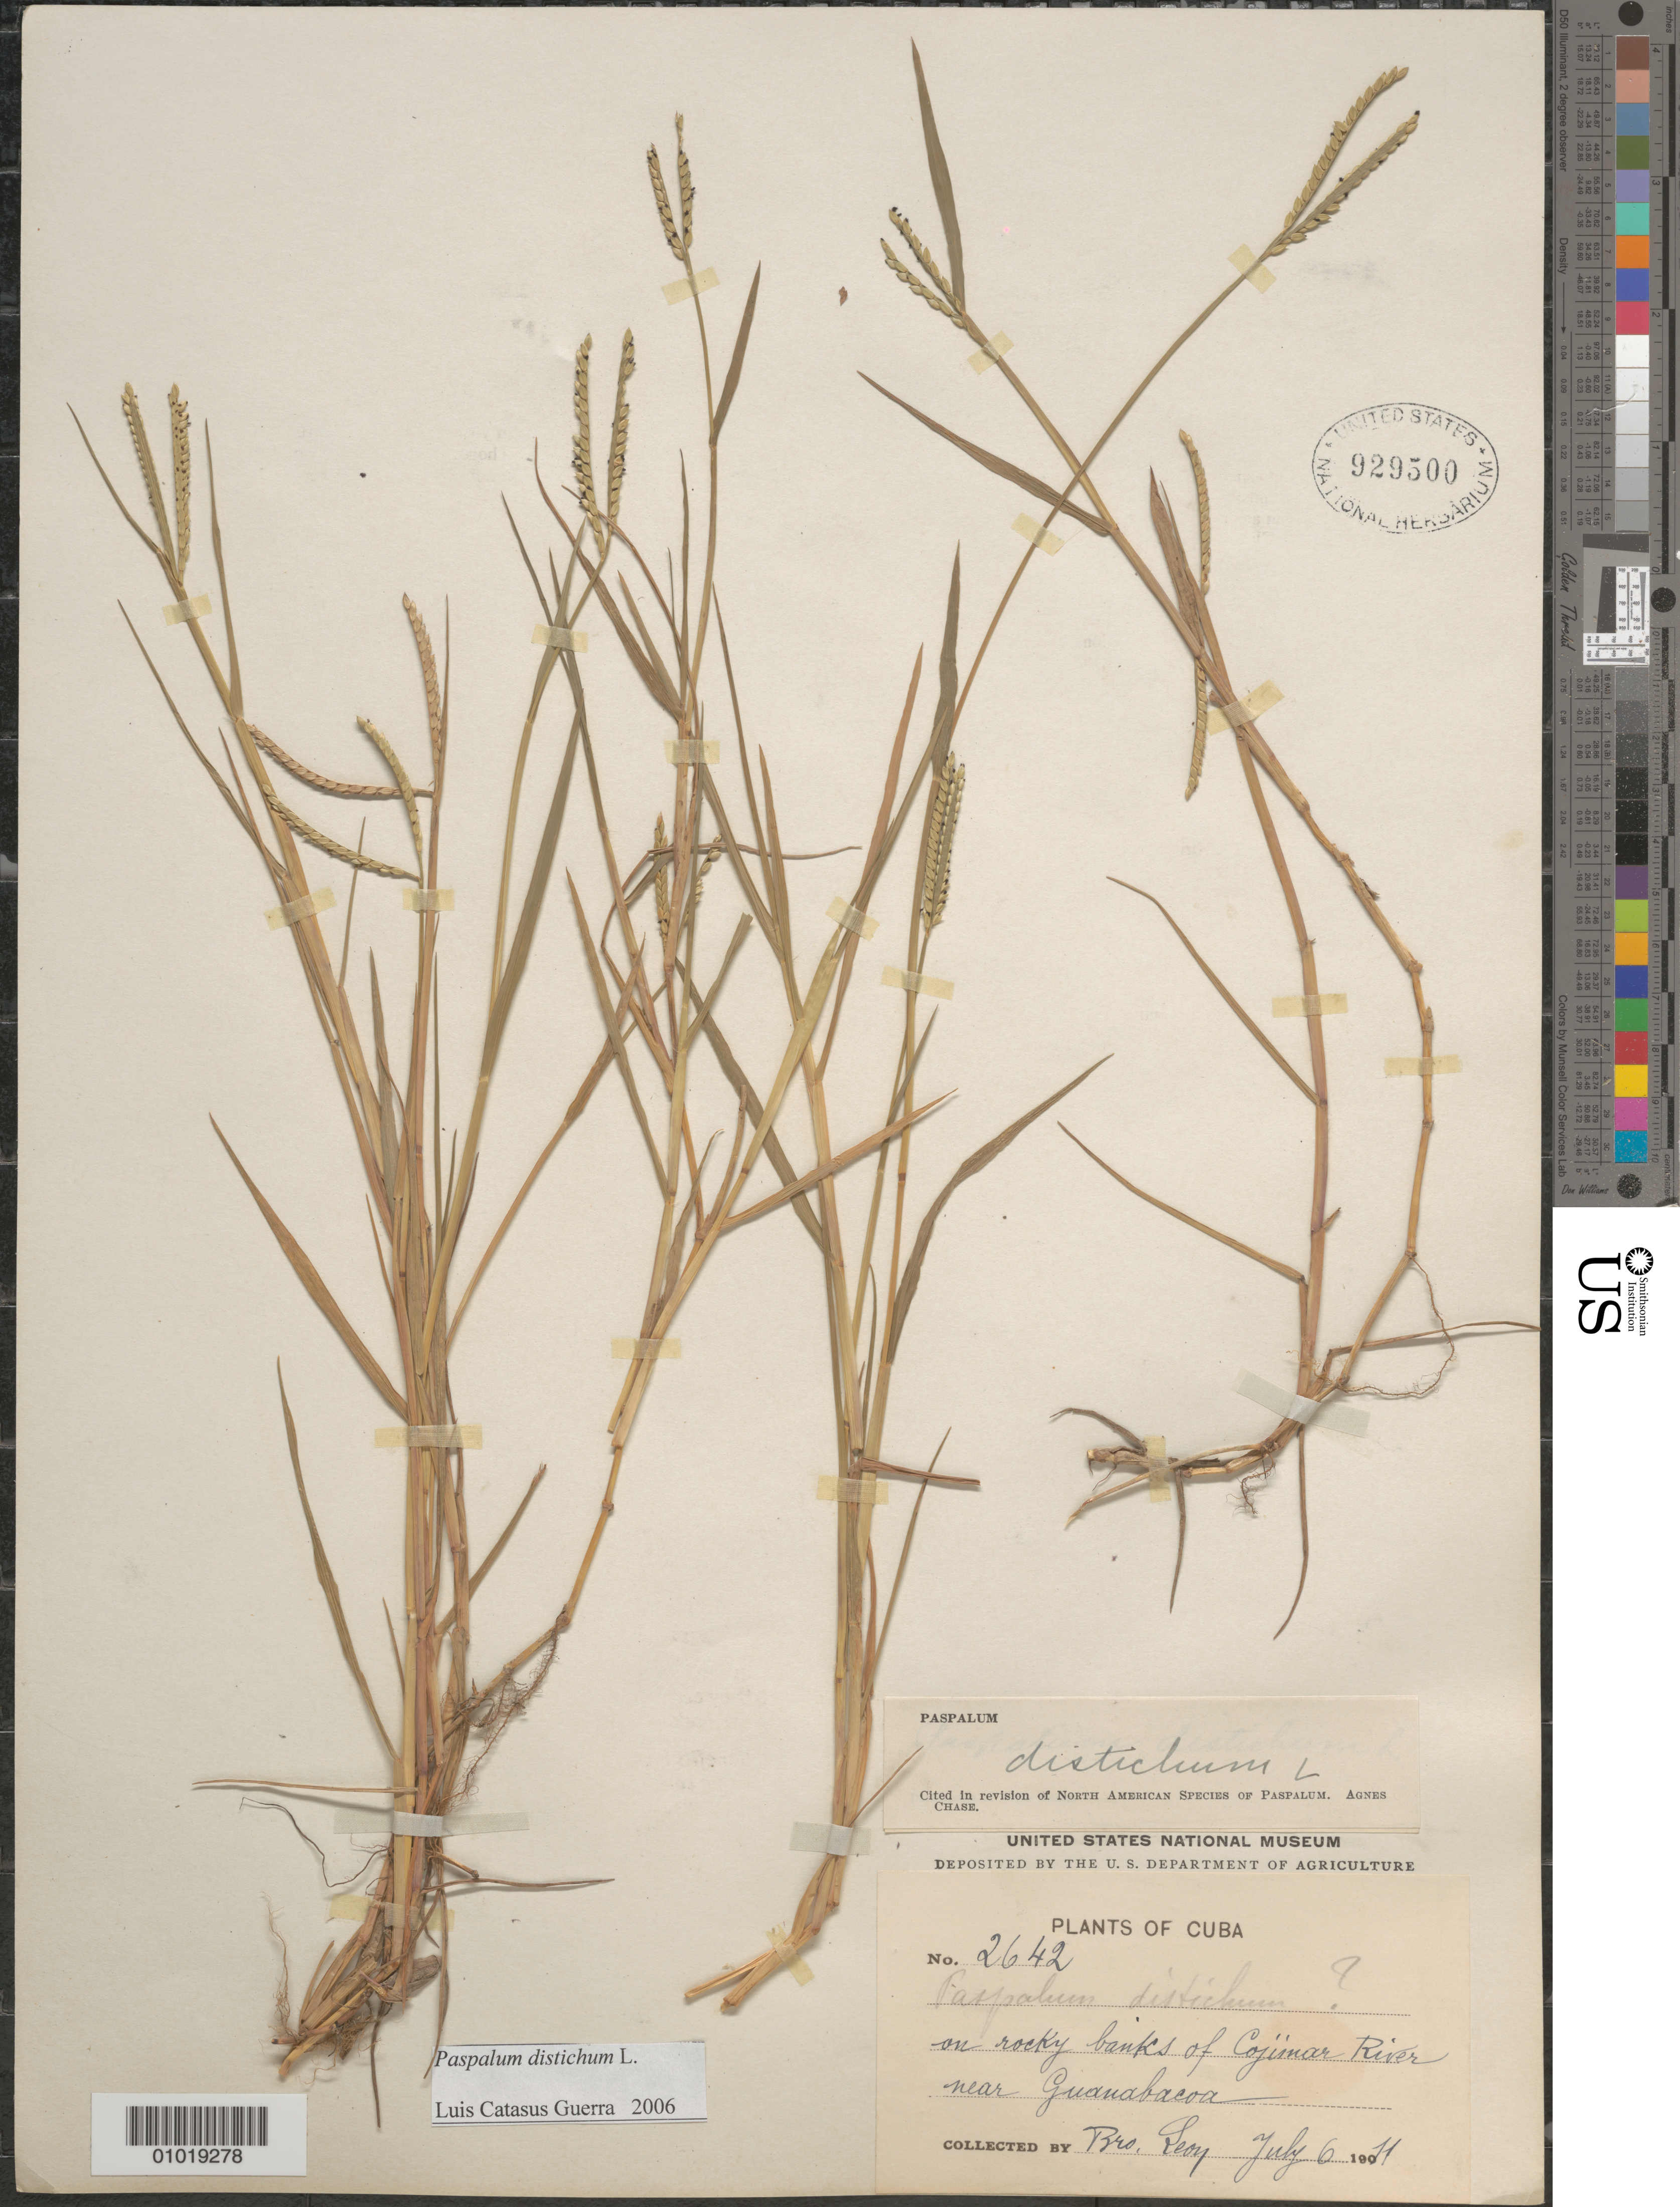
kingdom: Plantae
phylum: Tracheophyta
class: Liliopsida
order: Poales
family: Poaceae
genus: Paspalum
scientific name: Paspalum distichum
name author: L.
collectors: Bro. León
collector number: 2642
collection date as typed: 06 Jul 1911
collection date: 1911-07-06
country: Cuba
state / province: La Habana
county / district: Municipio Guanabacoa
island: Cuba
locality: Banks of Cojimar river near Guanabacoa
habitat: rocky river banks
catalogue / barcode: US 929500